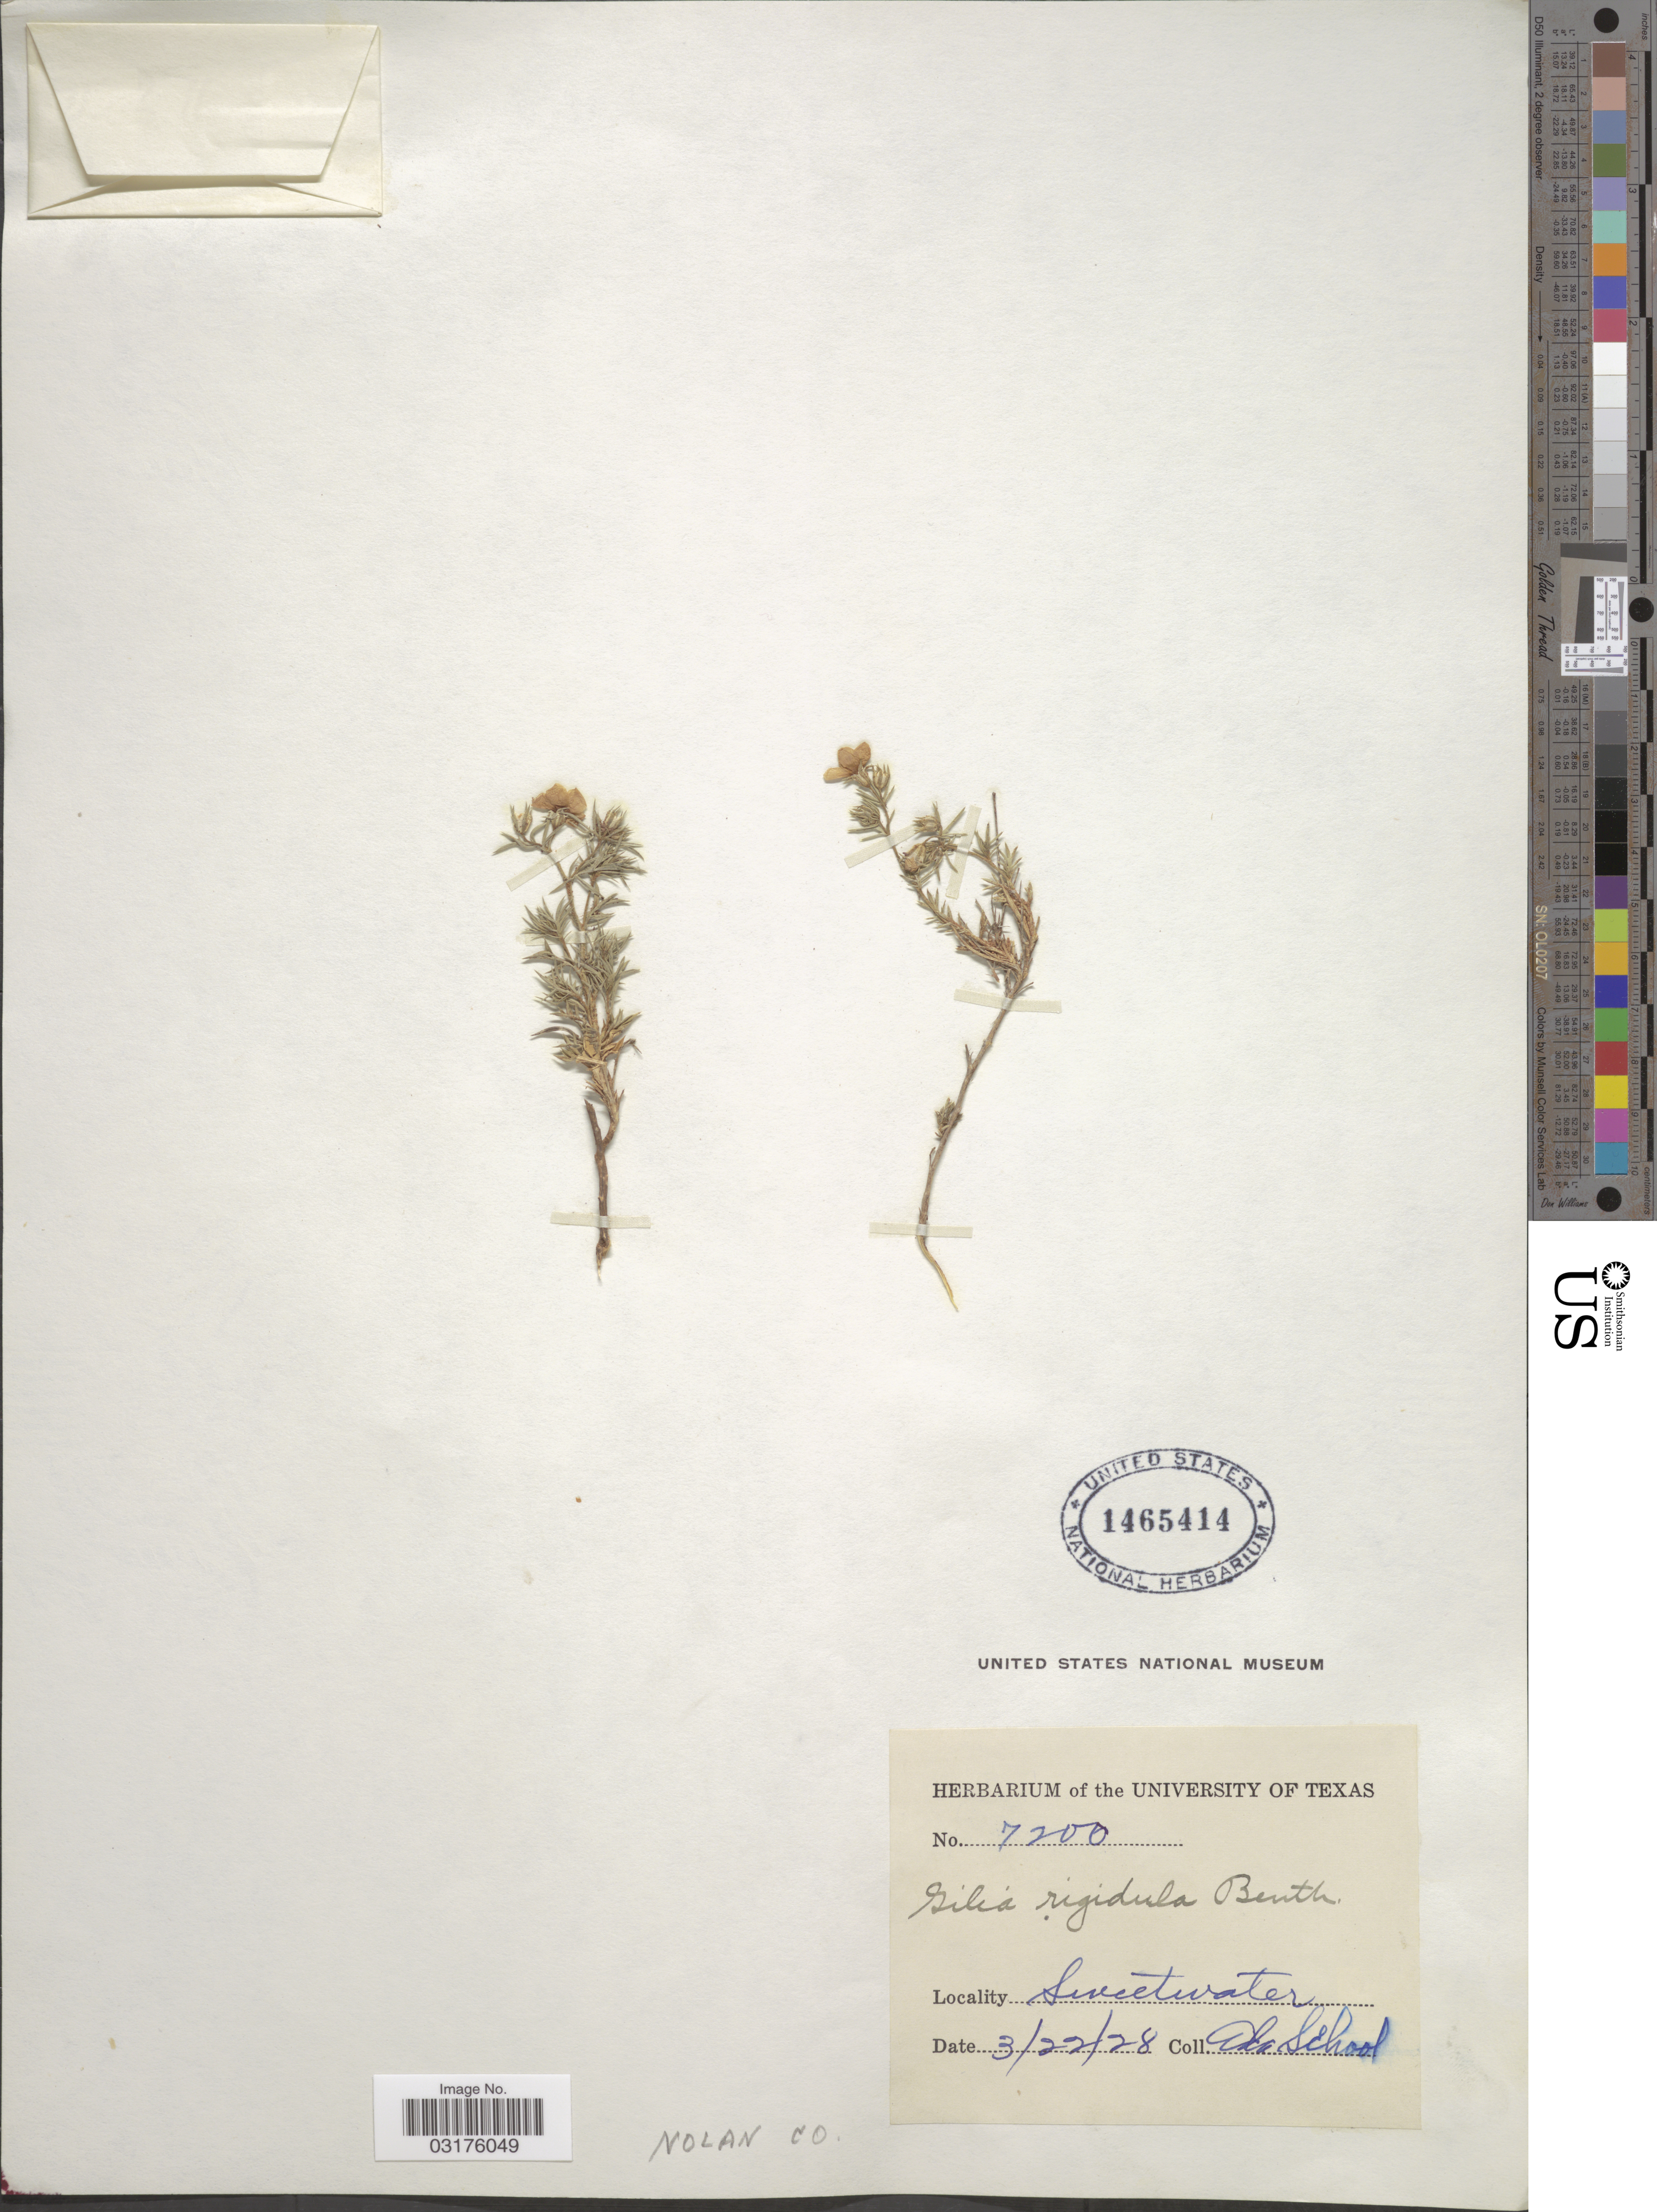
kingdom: Plantae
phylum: Tracheophyta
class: Magnoliopsida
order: Ericales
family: Polemoniaceae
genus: Giliastrum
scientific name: Giliastrum acerosum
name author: (A. Gray) Rydb.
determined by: Strong, Mark T., (BOT), Smithsonian Institution - National Museum of Natural History (UNITED STATES)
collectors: School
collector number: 7200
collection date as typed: Transcribed d/m/y: 22/3/28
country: United States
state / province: Texas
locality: Sweetwater, Nolan Co.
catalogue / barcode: US 1465414